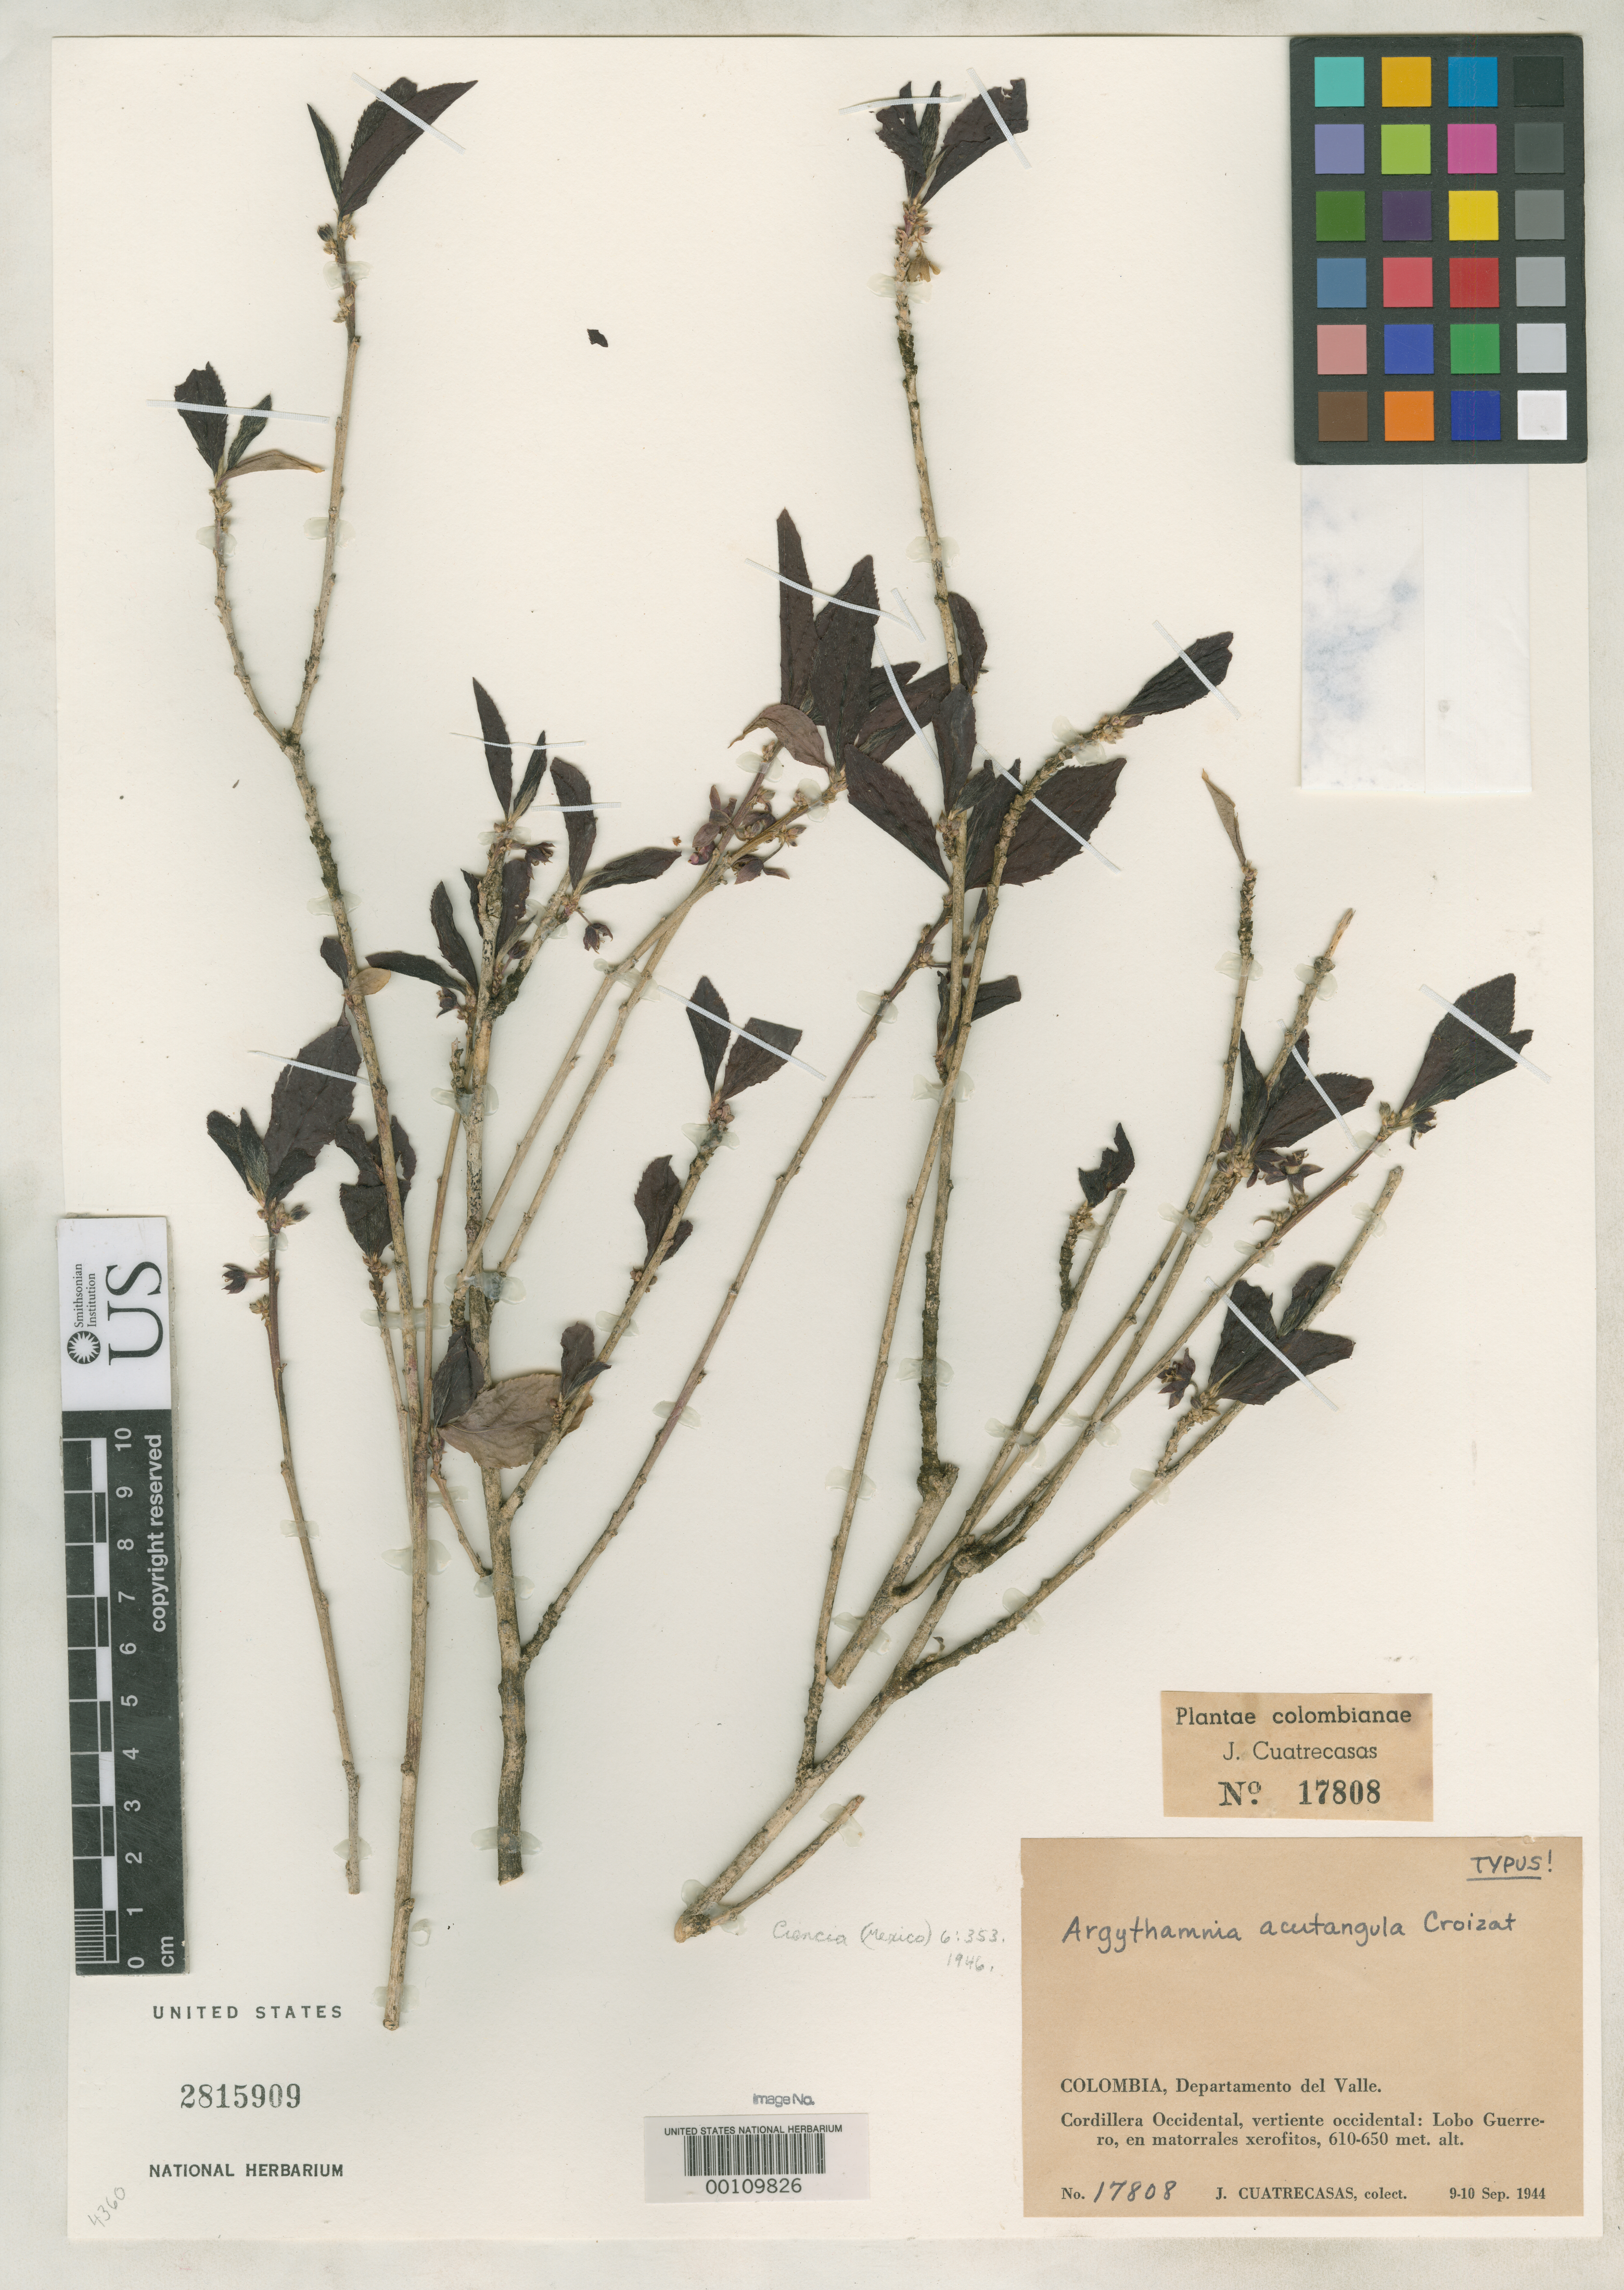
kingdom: Plantae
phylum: Tracheophyta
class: Magnoliopsida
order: Malpighiales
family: Euphorbiaceae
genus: Argythamnia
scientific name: Argythamnia acutangula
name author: Croizat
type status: Isotype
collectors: J. Cuatrecasas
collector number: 17808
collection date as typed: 09 Sep 1944 and 10 Sep 1944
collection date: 1944-09-09,1944-09-10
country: Colombia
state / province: Valle del Cauca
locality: Lobo Guerrero.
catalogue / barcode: US 2815909